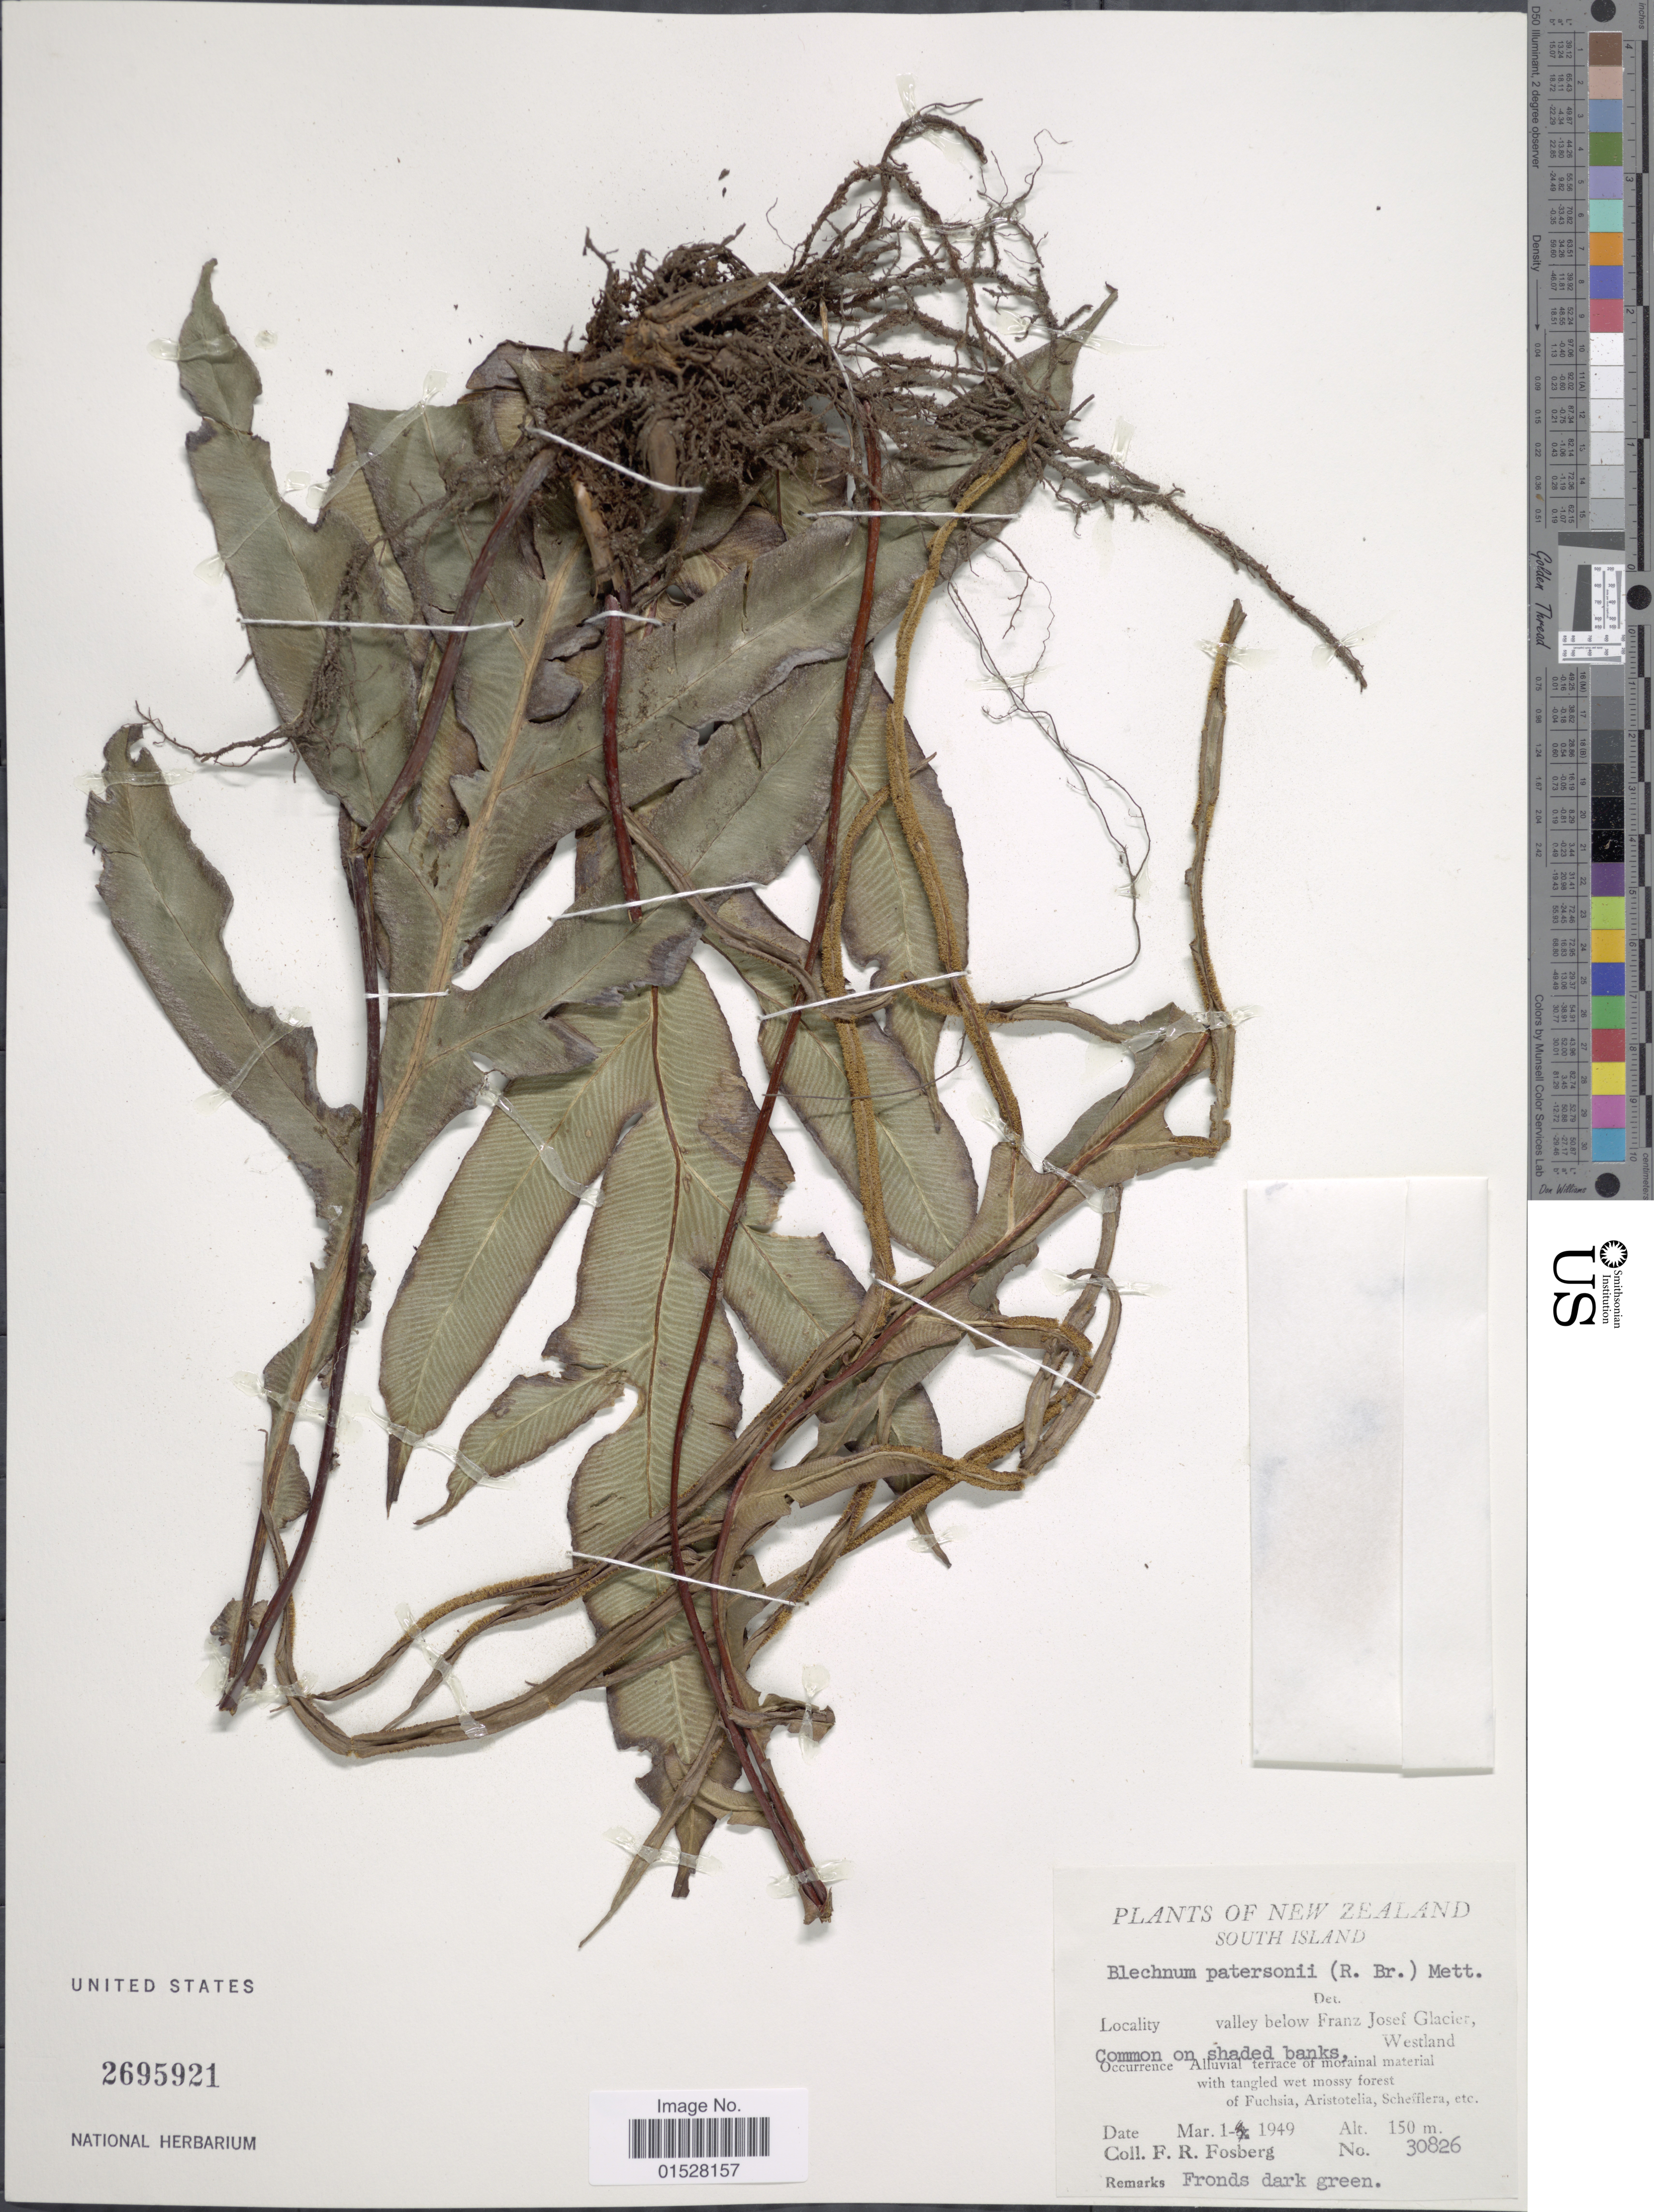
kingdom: Plantae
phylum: Tracheophyta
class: Polypodiopsida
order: Polypodiales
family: Blechnaceae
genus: Blechnum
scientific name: Blechnum patersonii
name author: (R. Br.) Mett.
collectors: F. R. Fosberg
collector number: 30826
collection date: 1949-03-01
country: New Zealand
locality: South Island, valley below Franz Josef Glacier, Westland.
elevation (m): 150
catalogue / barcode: US 2695921